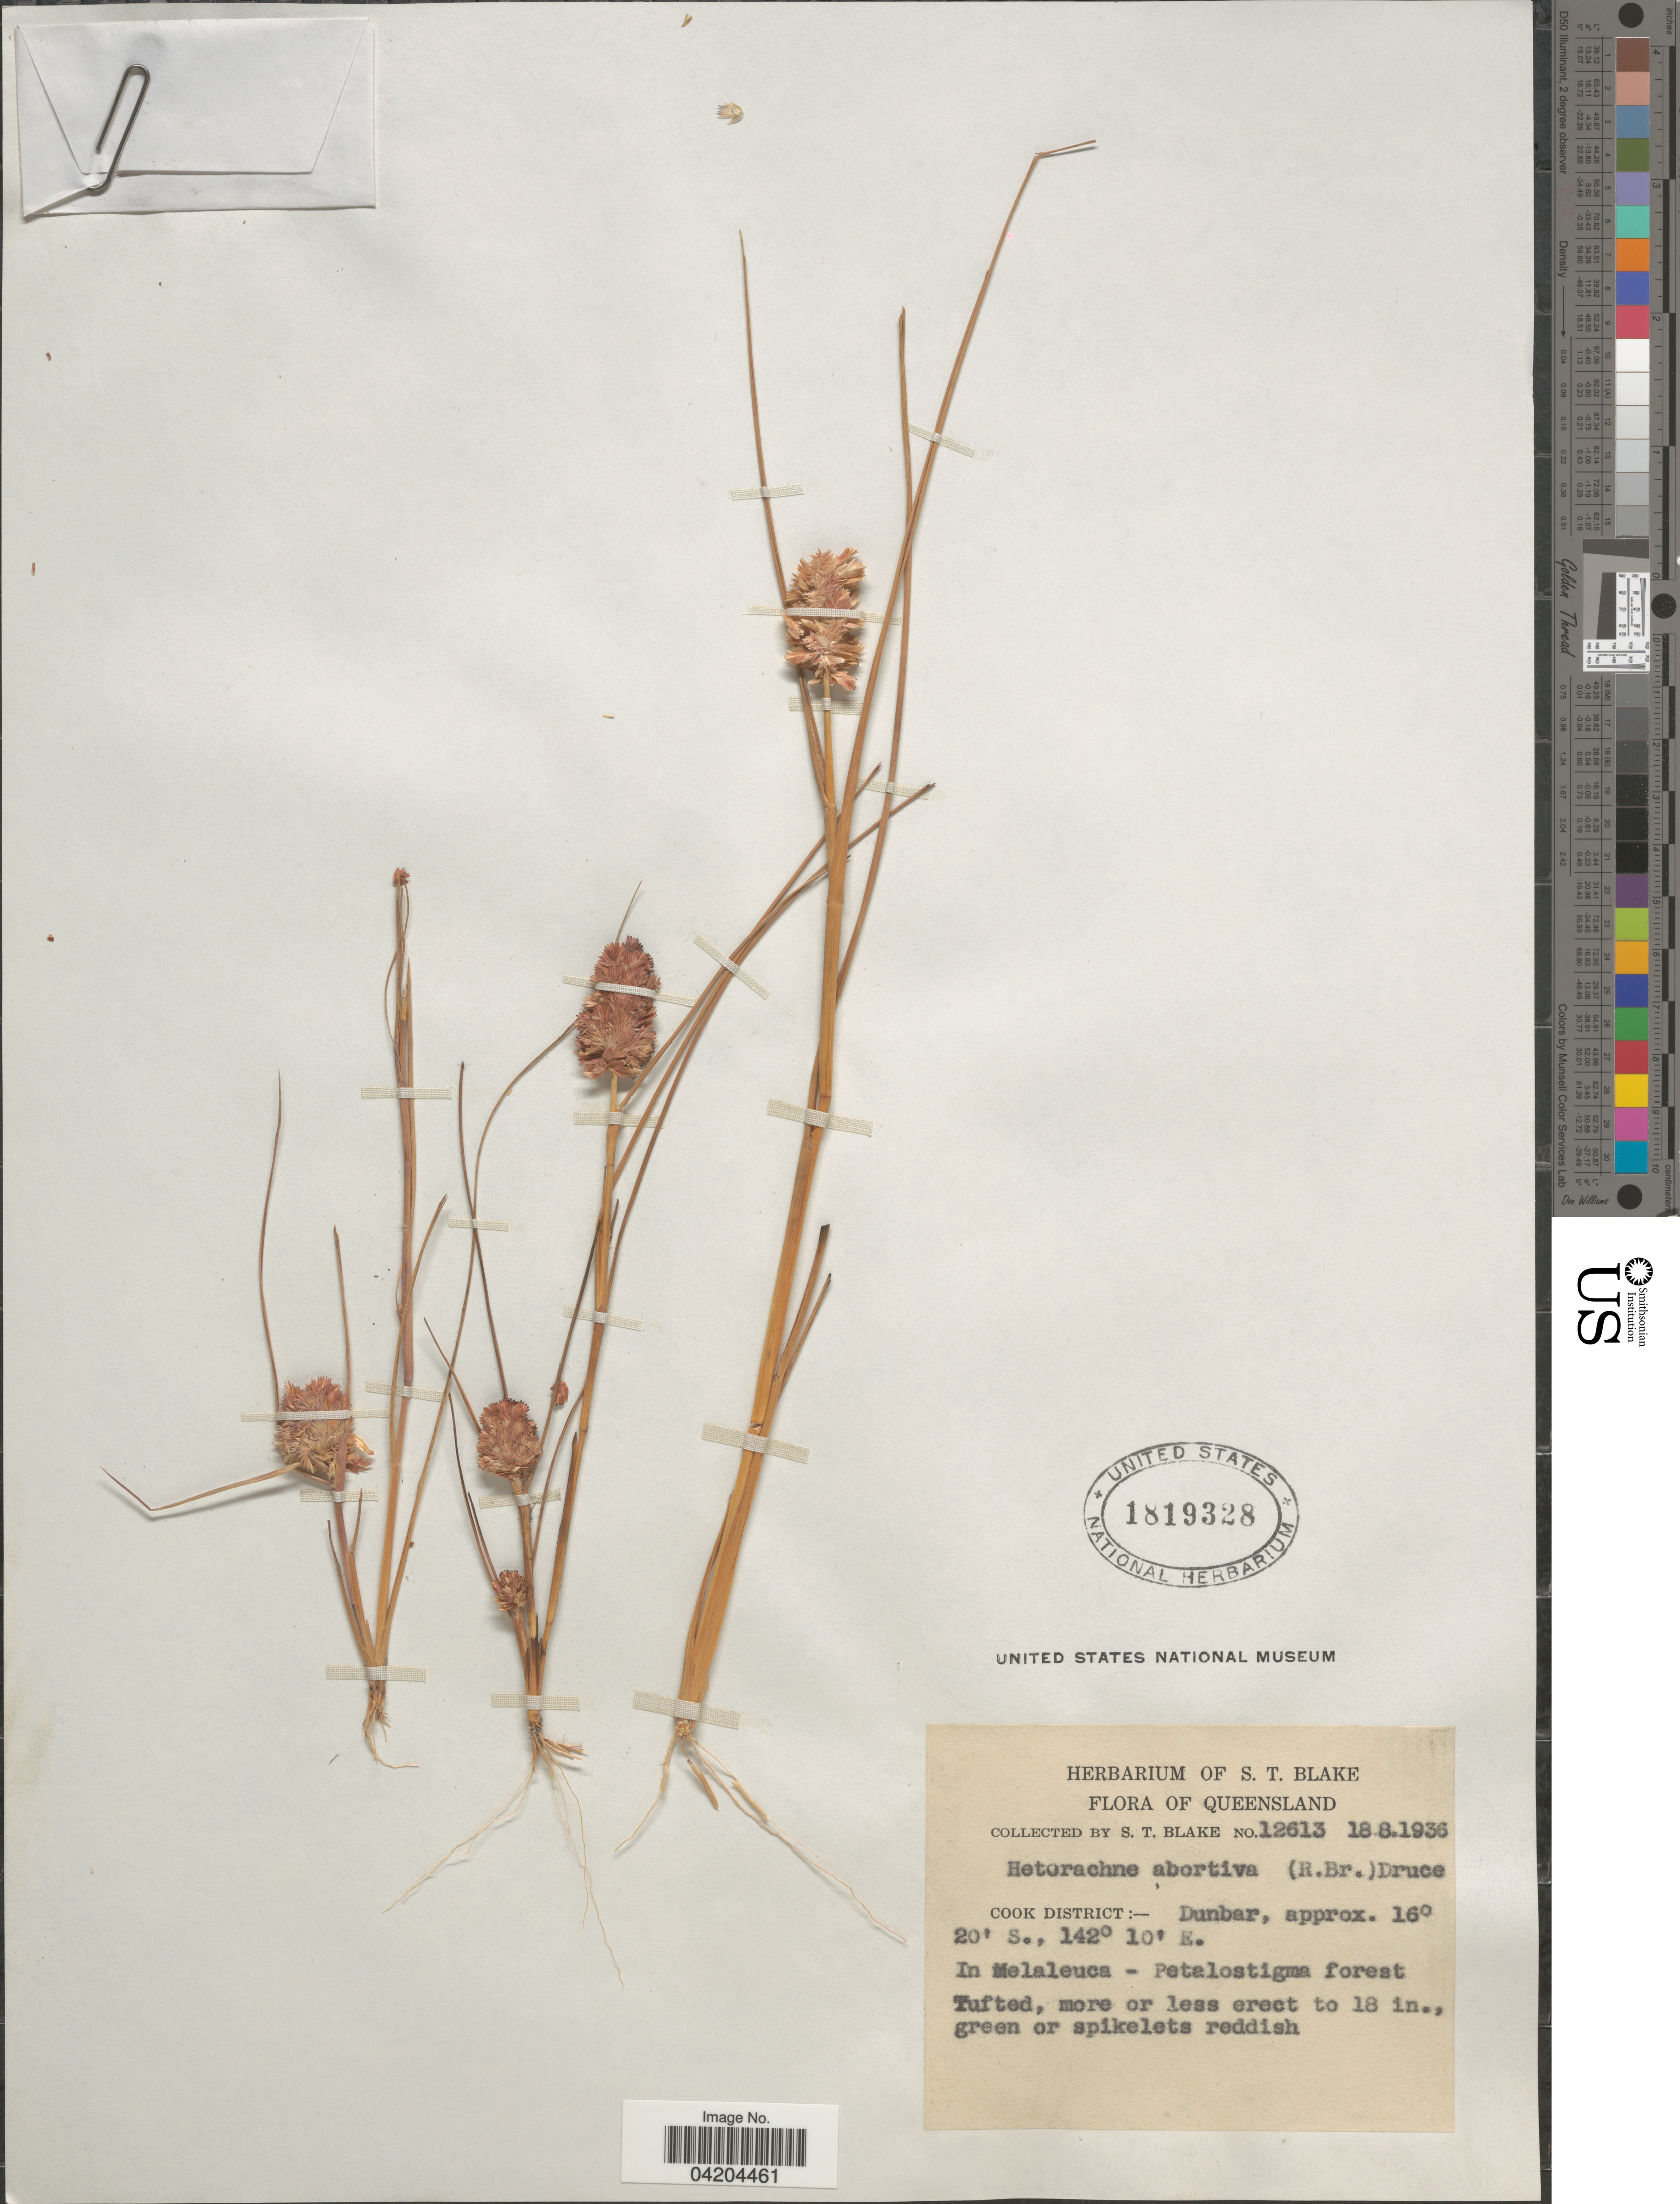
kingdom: Plantae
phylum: Tracheophyta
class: Liliopsida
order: Poales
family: Poaceae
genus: Eragrostis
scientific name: Eragrostis abortiva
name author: Steud.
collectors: S. T. Blake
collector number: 12613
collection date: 1936-08-18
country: Australia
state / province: Queensland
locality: Cook District:- Dunbar.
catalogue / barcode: US 1819328